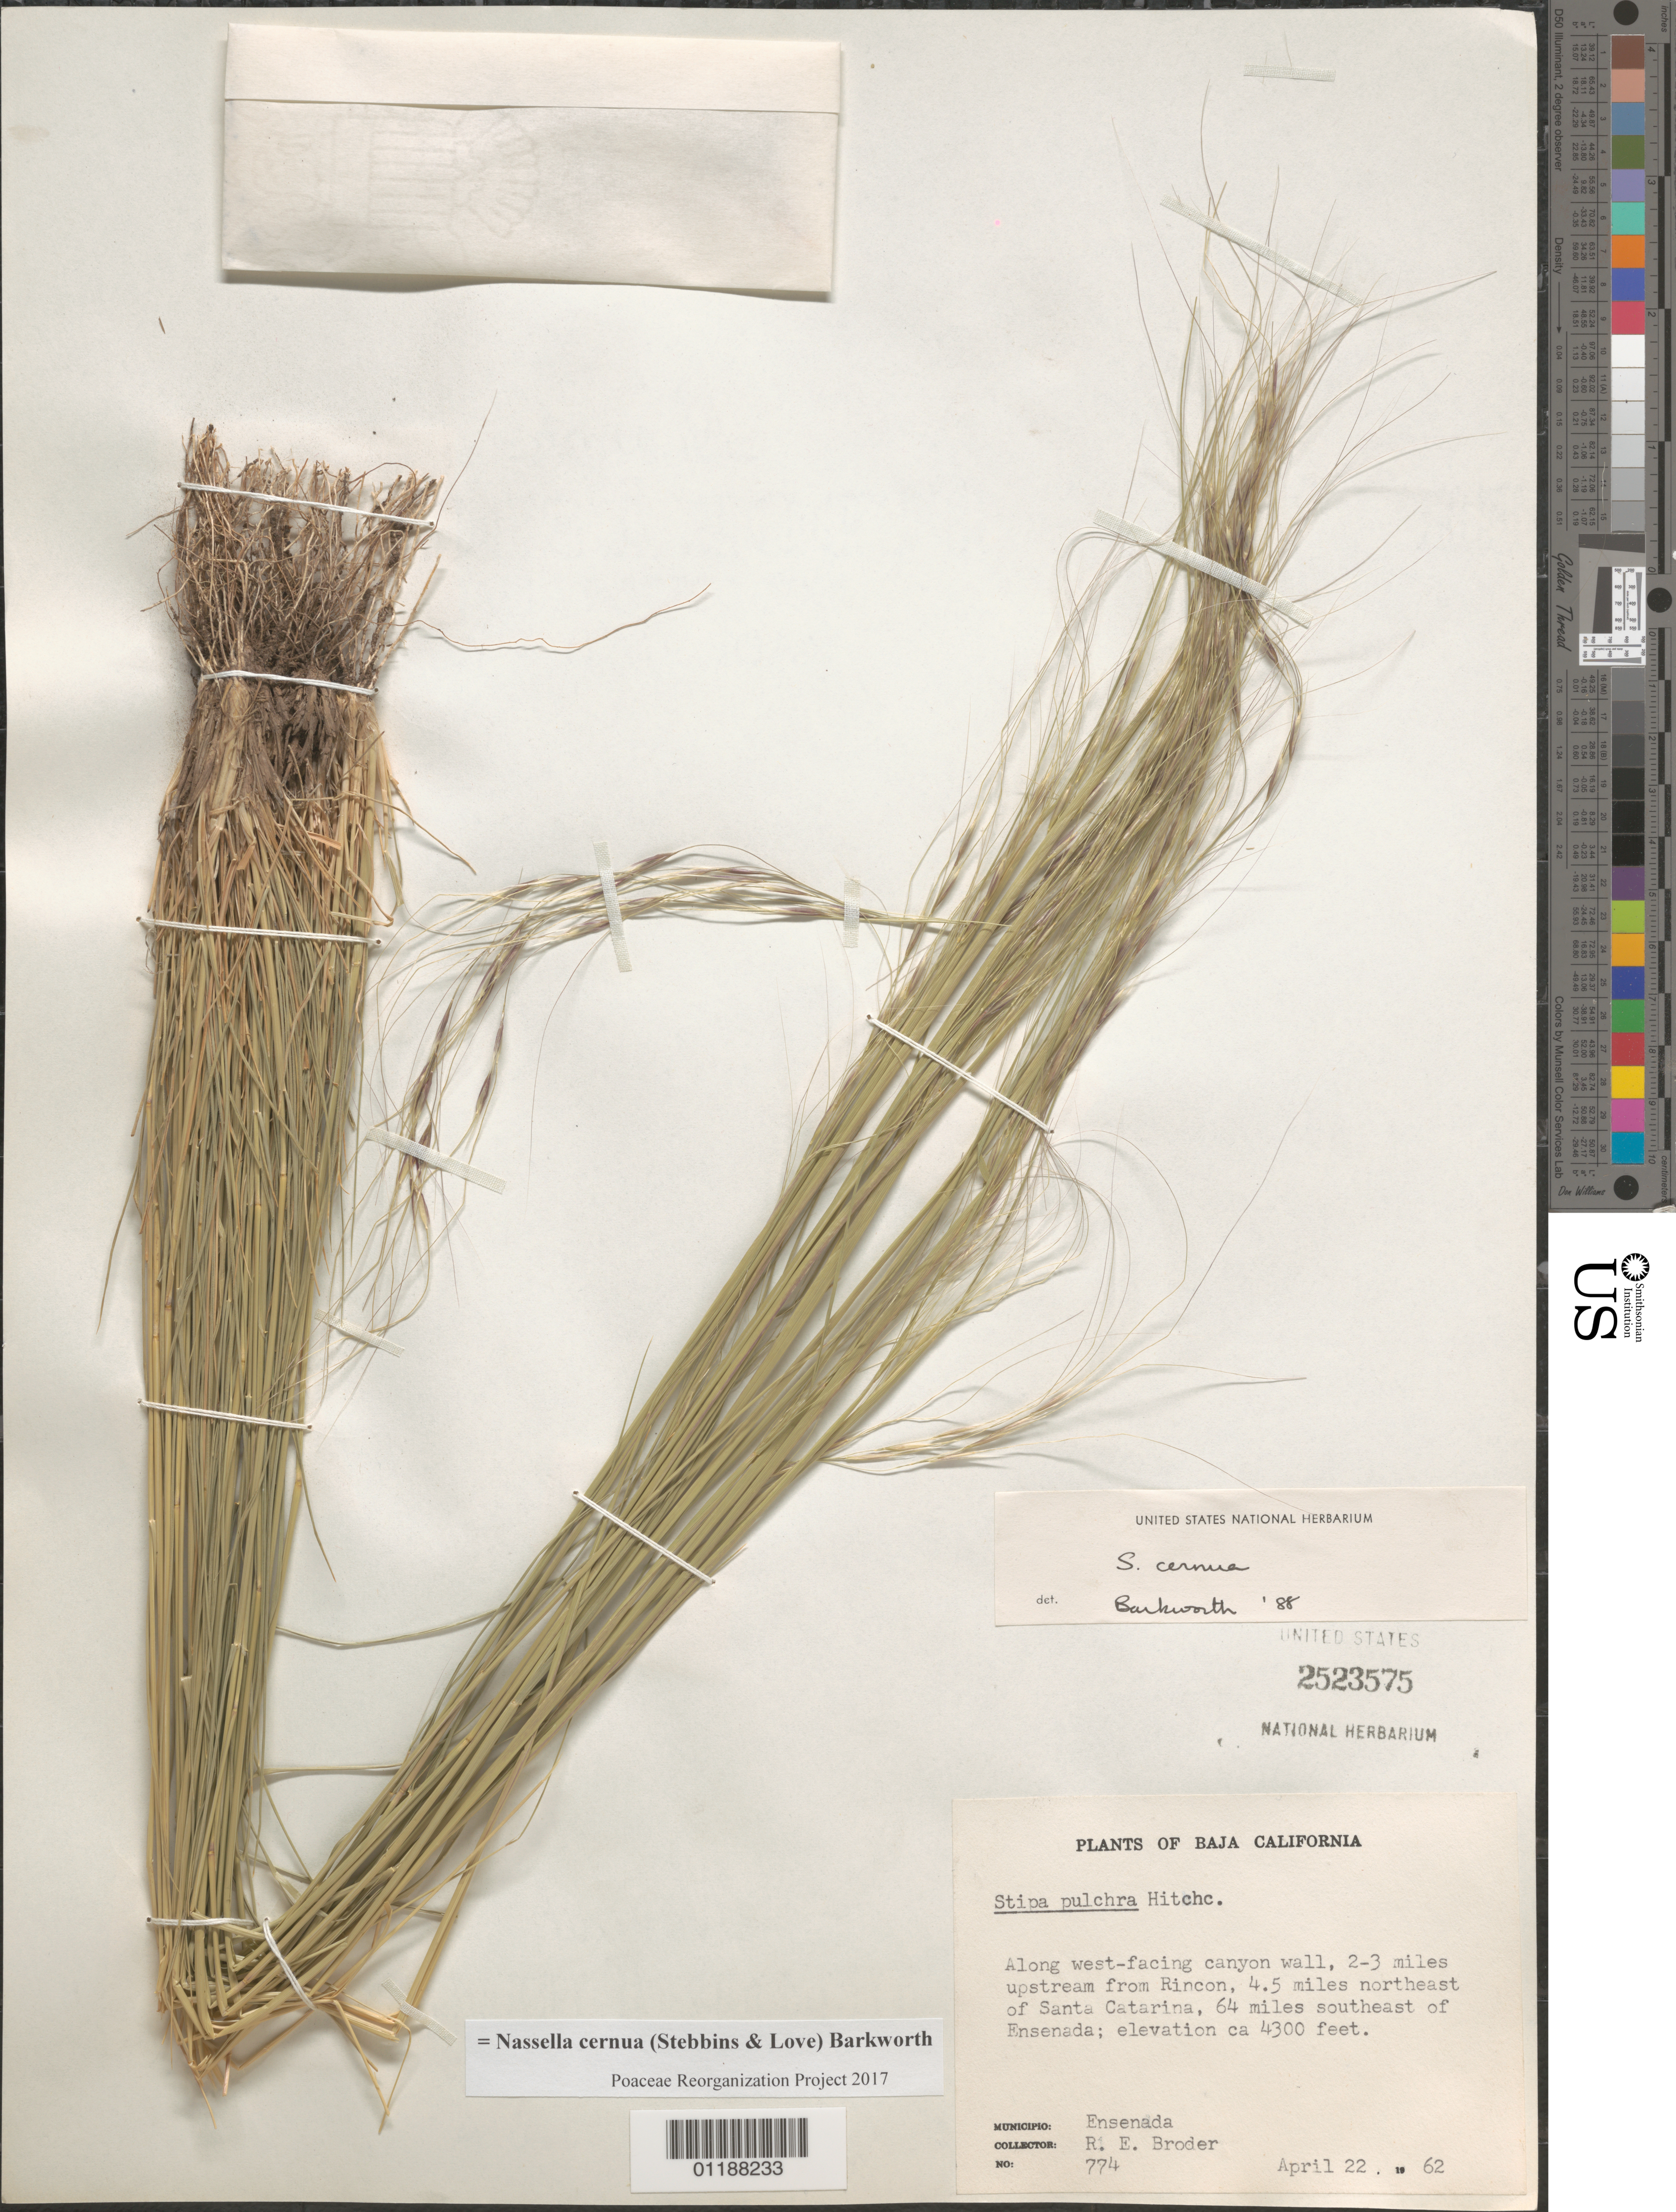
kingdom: Plantae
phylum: Tracheophyta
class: Liliopsida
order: Poales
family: Poaceae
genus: Nassella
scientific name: Nassella cernua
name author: (Stebbins & Love) Barkworth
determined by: Poaceae Reorganization Project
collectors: R. Broder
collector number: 774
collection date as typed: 22 Apr 1962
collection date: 1962-04-22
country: Mexico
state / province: Baja California Norte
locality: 4.5 mi NE of Santa Catarina, 64 mi SE of Ensenada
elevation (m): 1311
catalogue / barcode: US 2523575